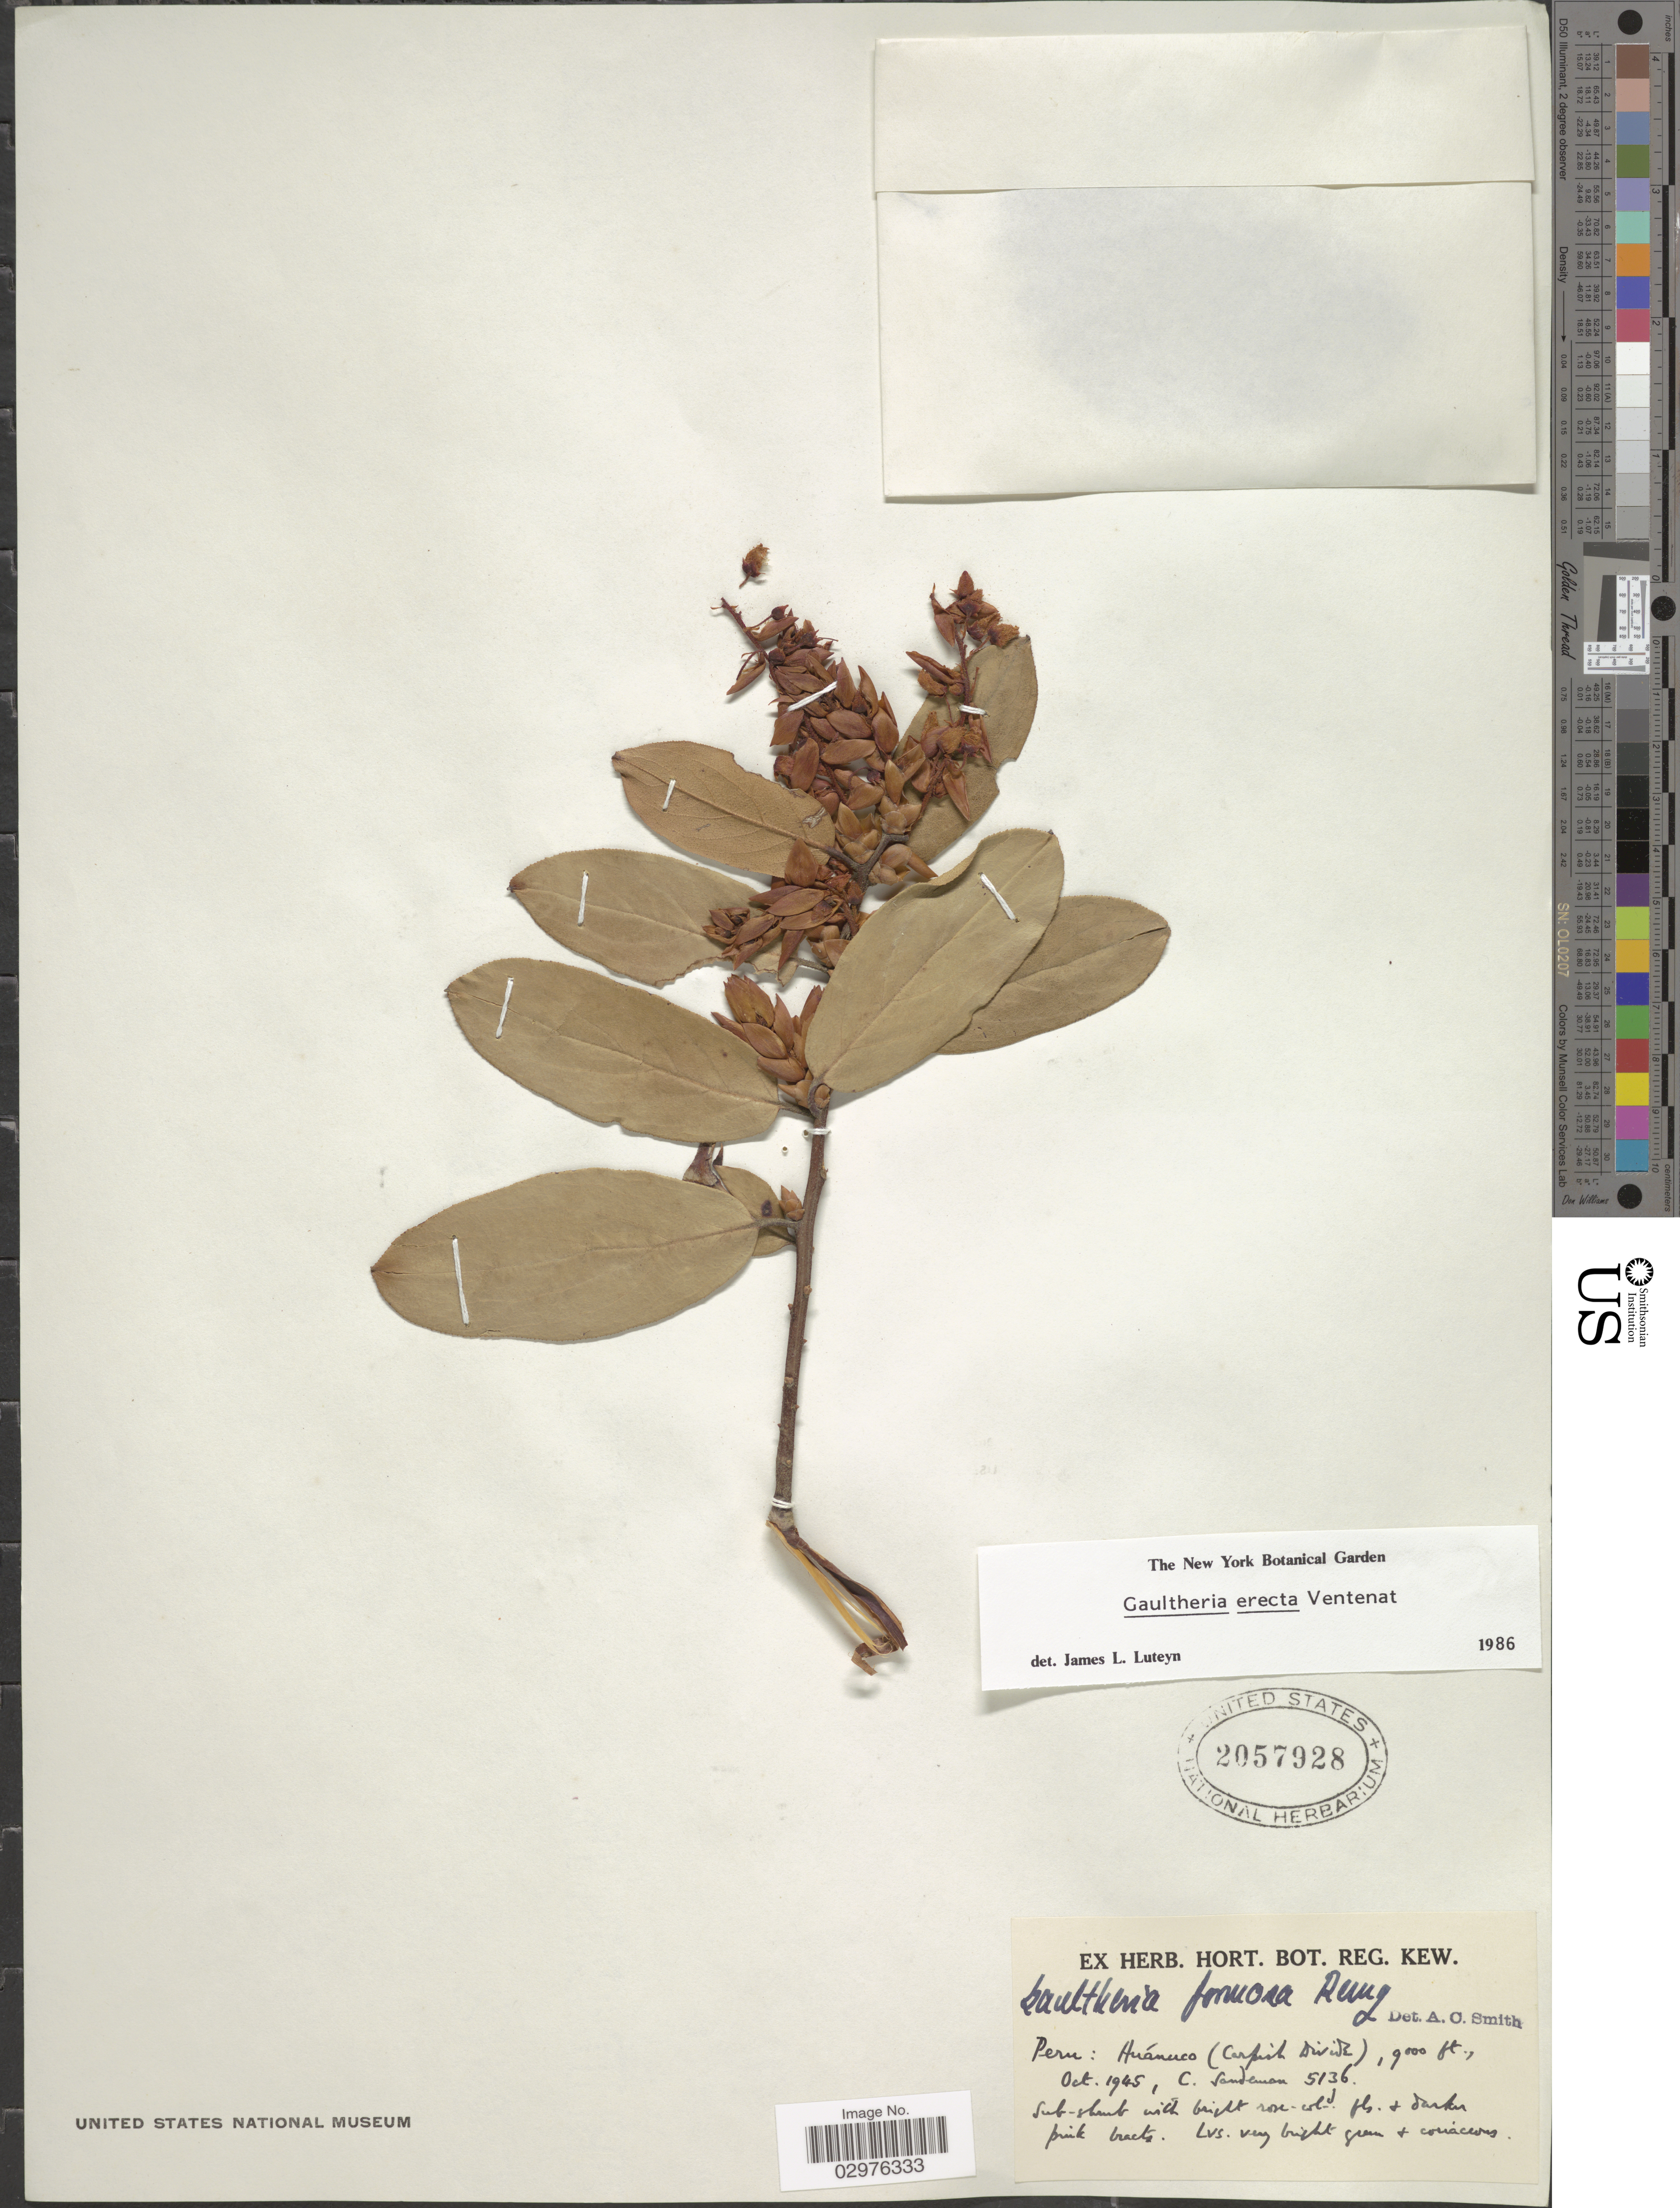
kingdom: Plantae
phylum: Tracheophyta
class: Magnoliopsida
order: Ericales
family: Ericaceae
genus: Gaultheria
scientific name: Gaultheria erecta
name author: Vent.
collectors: C. Sandeman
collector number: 5136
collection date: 1945-10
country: Peru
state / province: Huánuco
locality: (Carpish Divide).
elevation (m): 2743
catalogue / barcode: US 2057928